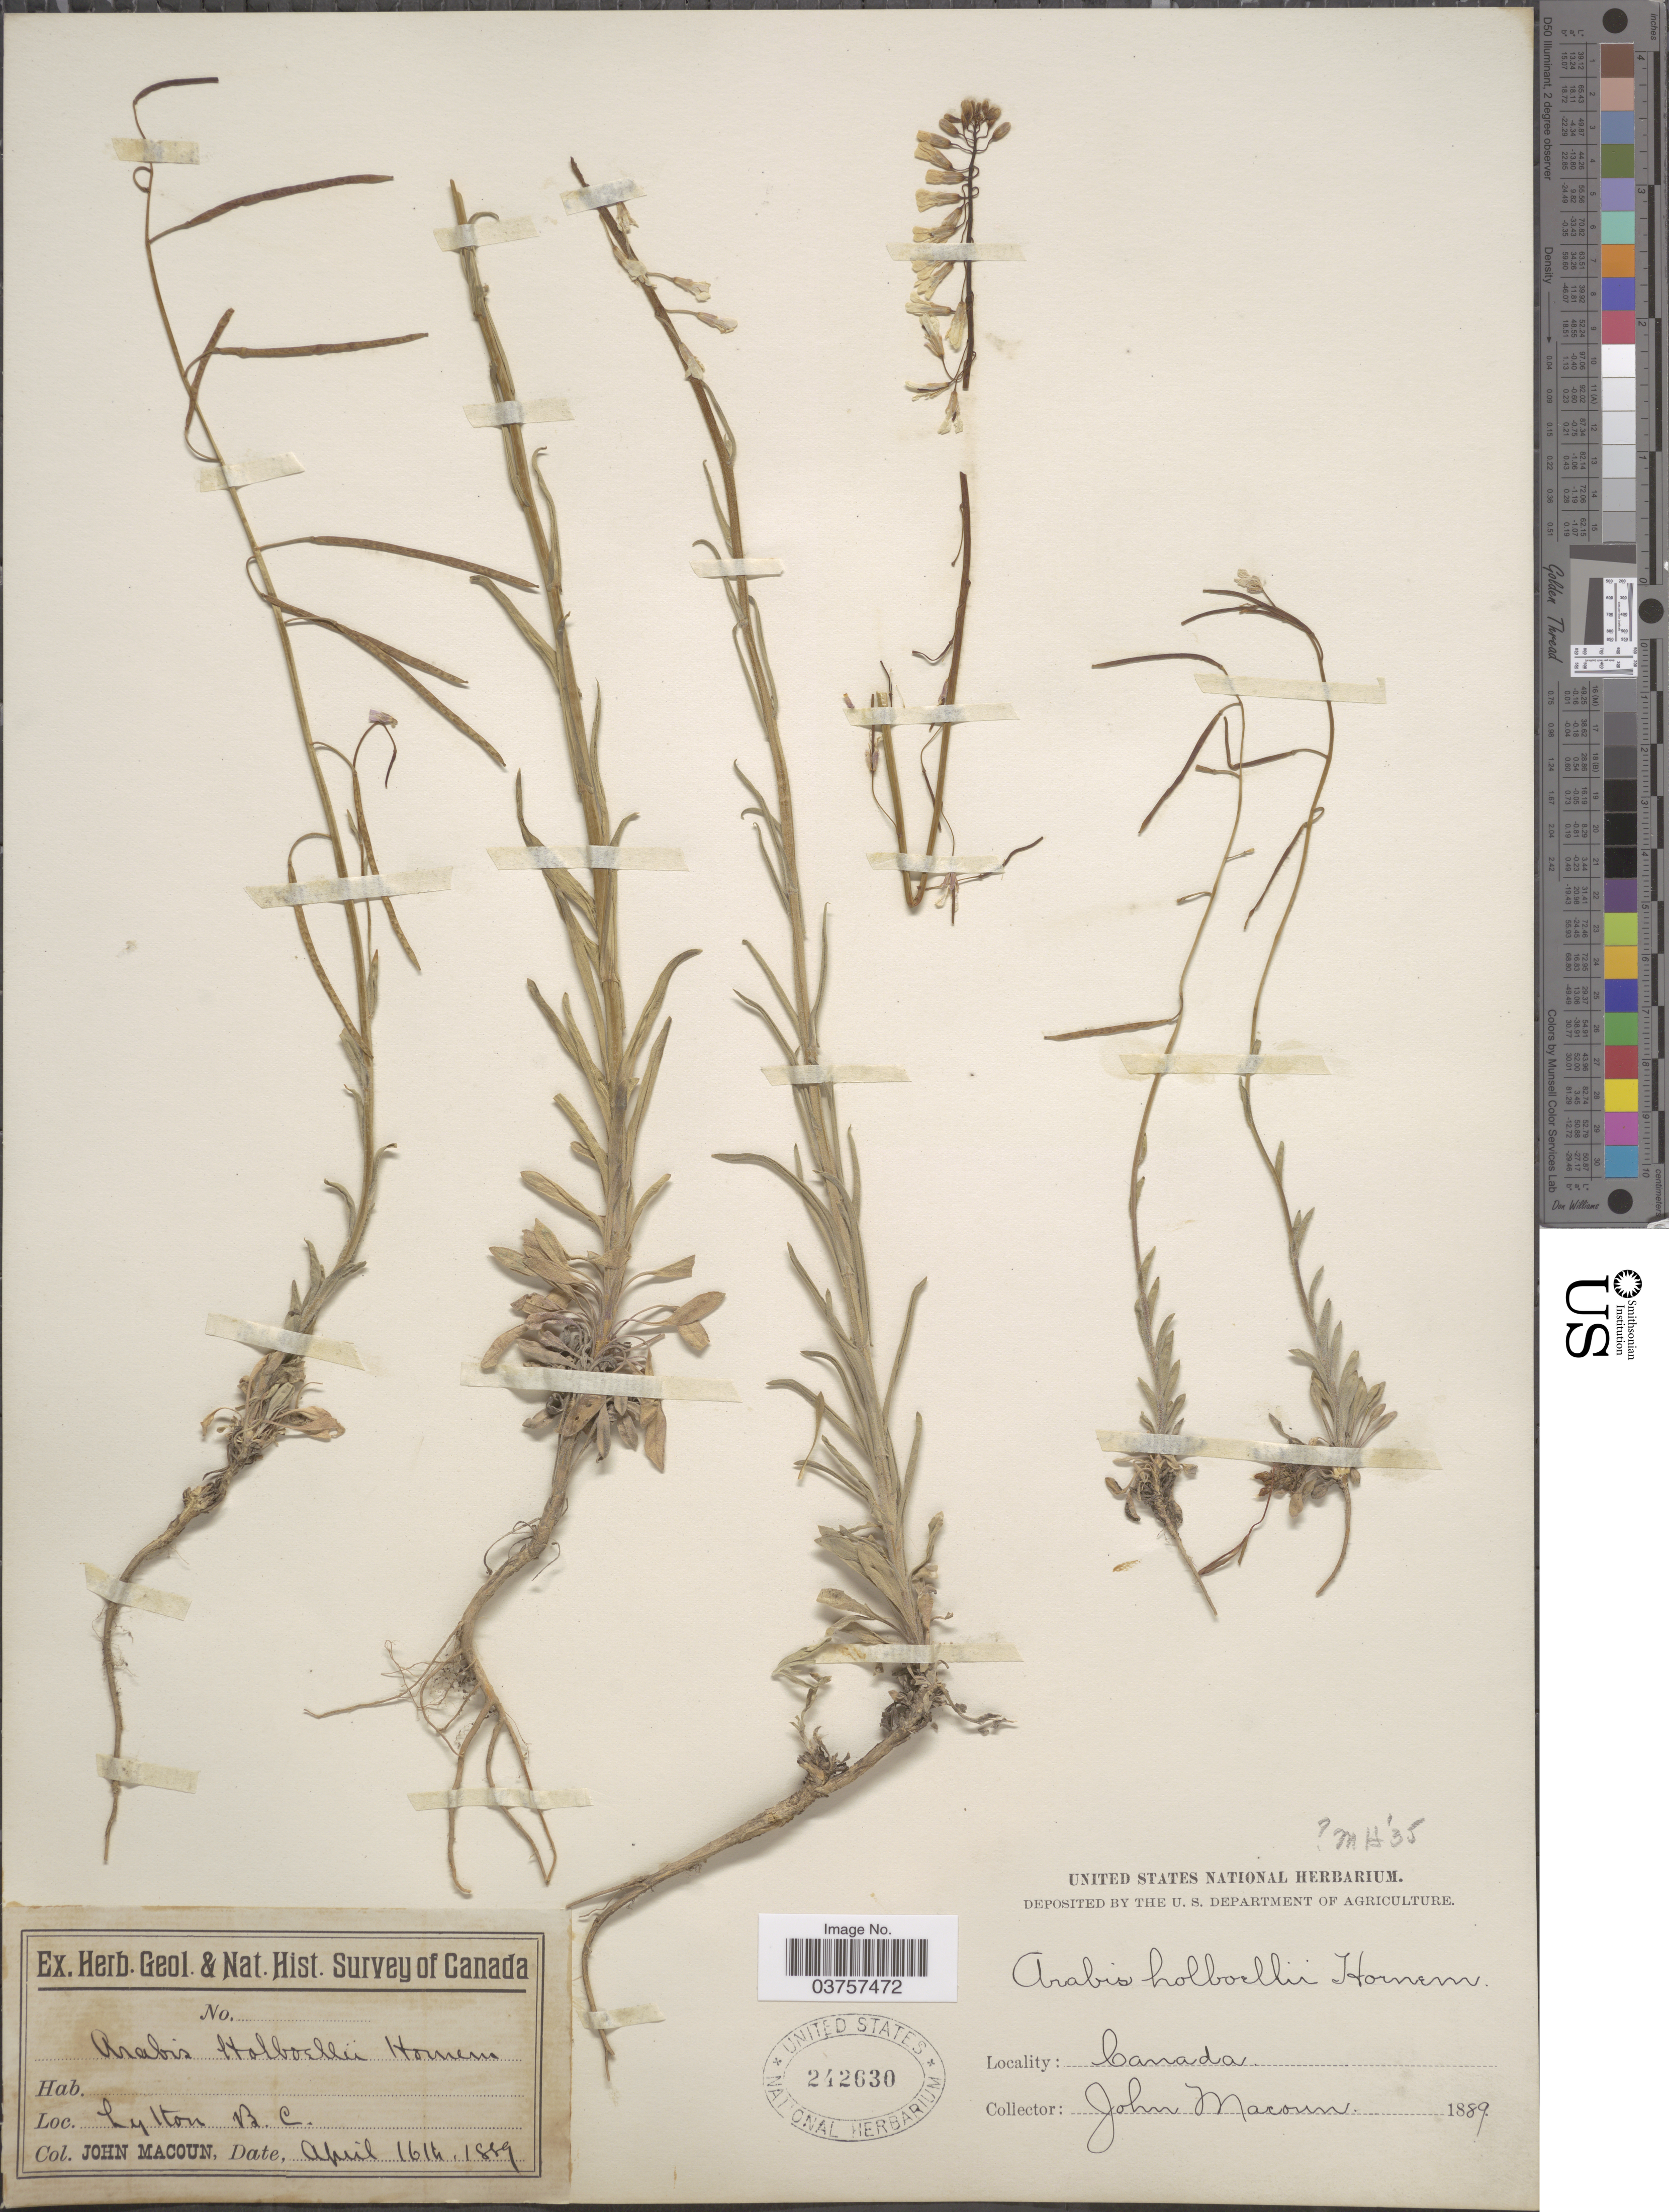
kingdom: Plantae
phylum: Tracheophyta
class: Magnoliopsida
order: Brassicales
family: Brassicaceae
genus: Arabis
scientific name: Arabis holboellii var. retrofracta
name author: Rydb.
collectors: J. Macoun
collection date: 1889-04-16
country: Canada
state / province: British Columbia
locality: Lytton.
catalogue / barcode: US 242630